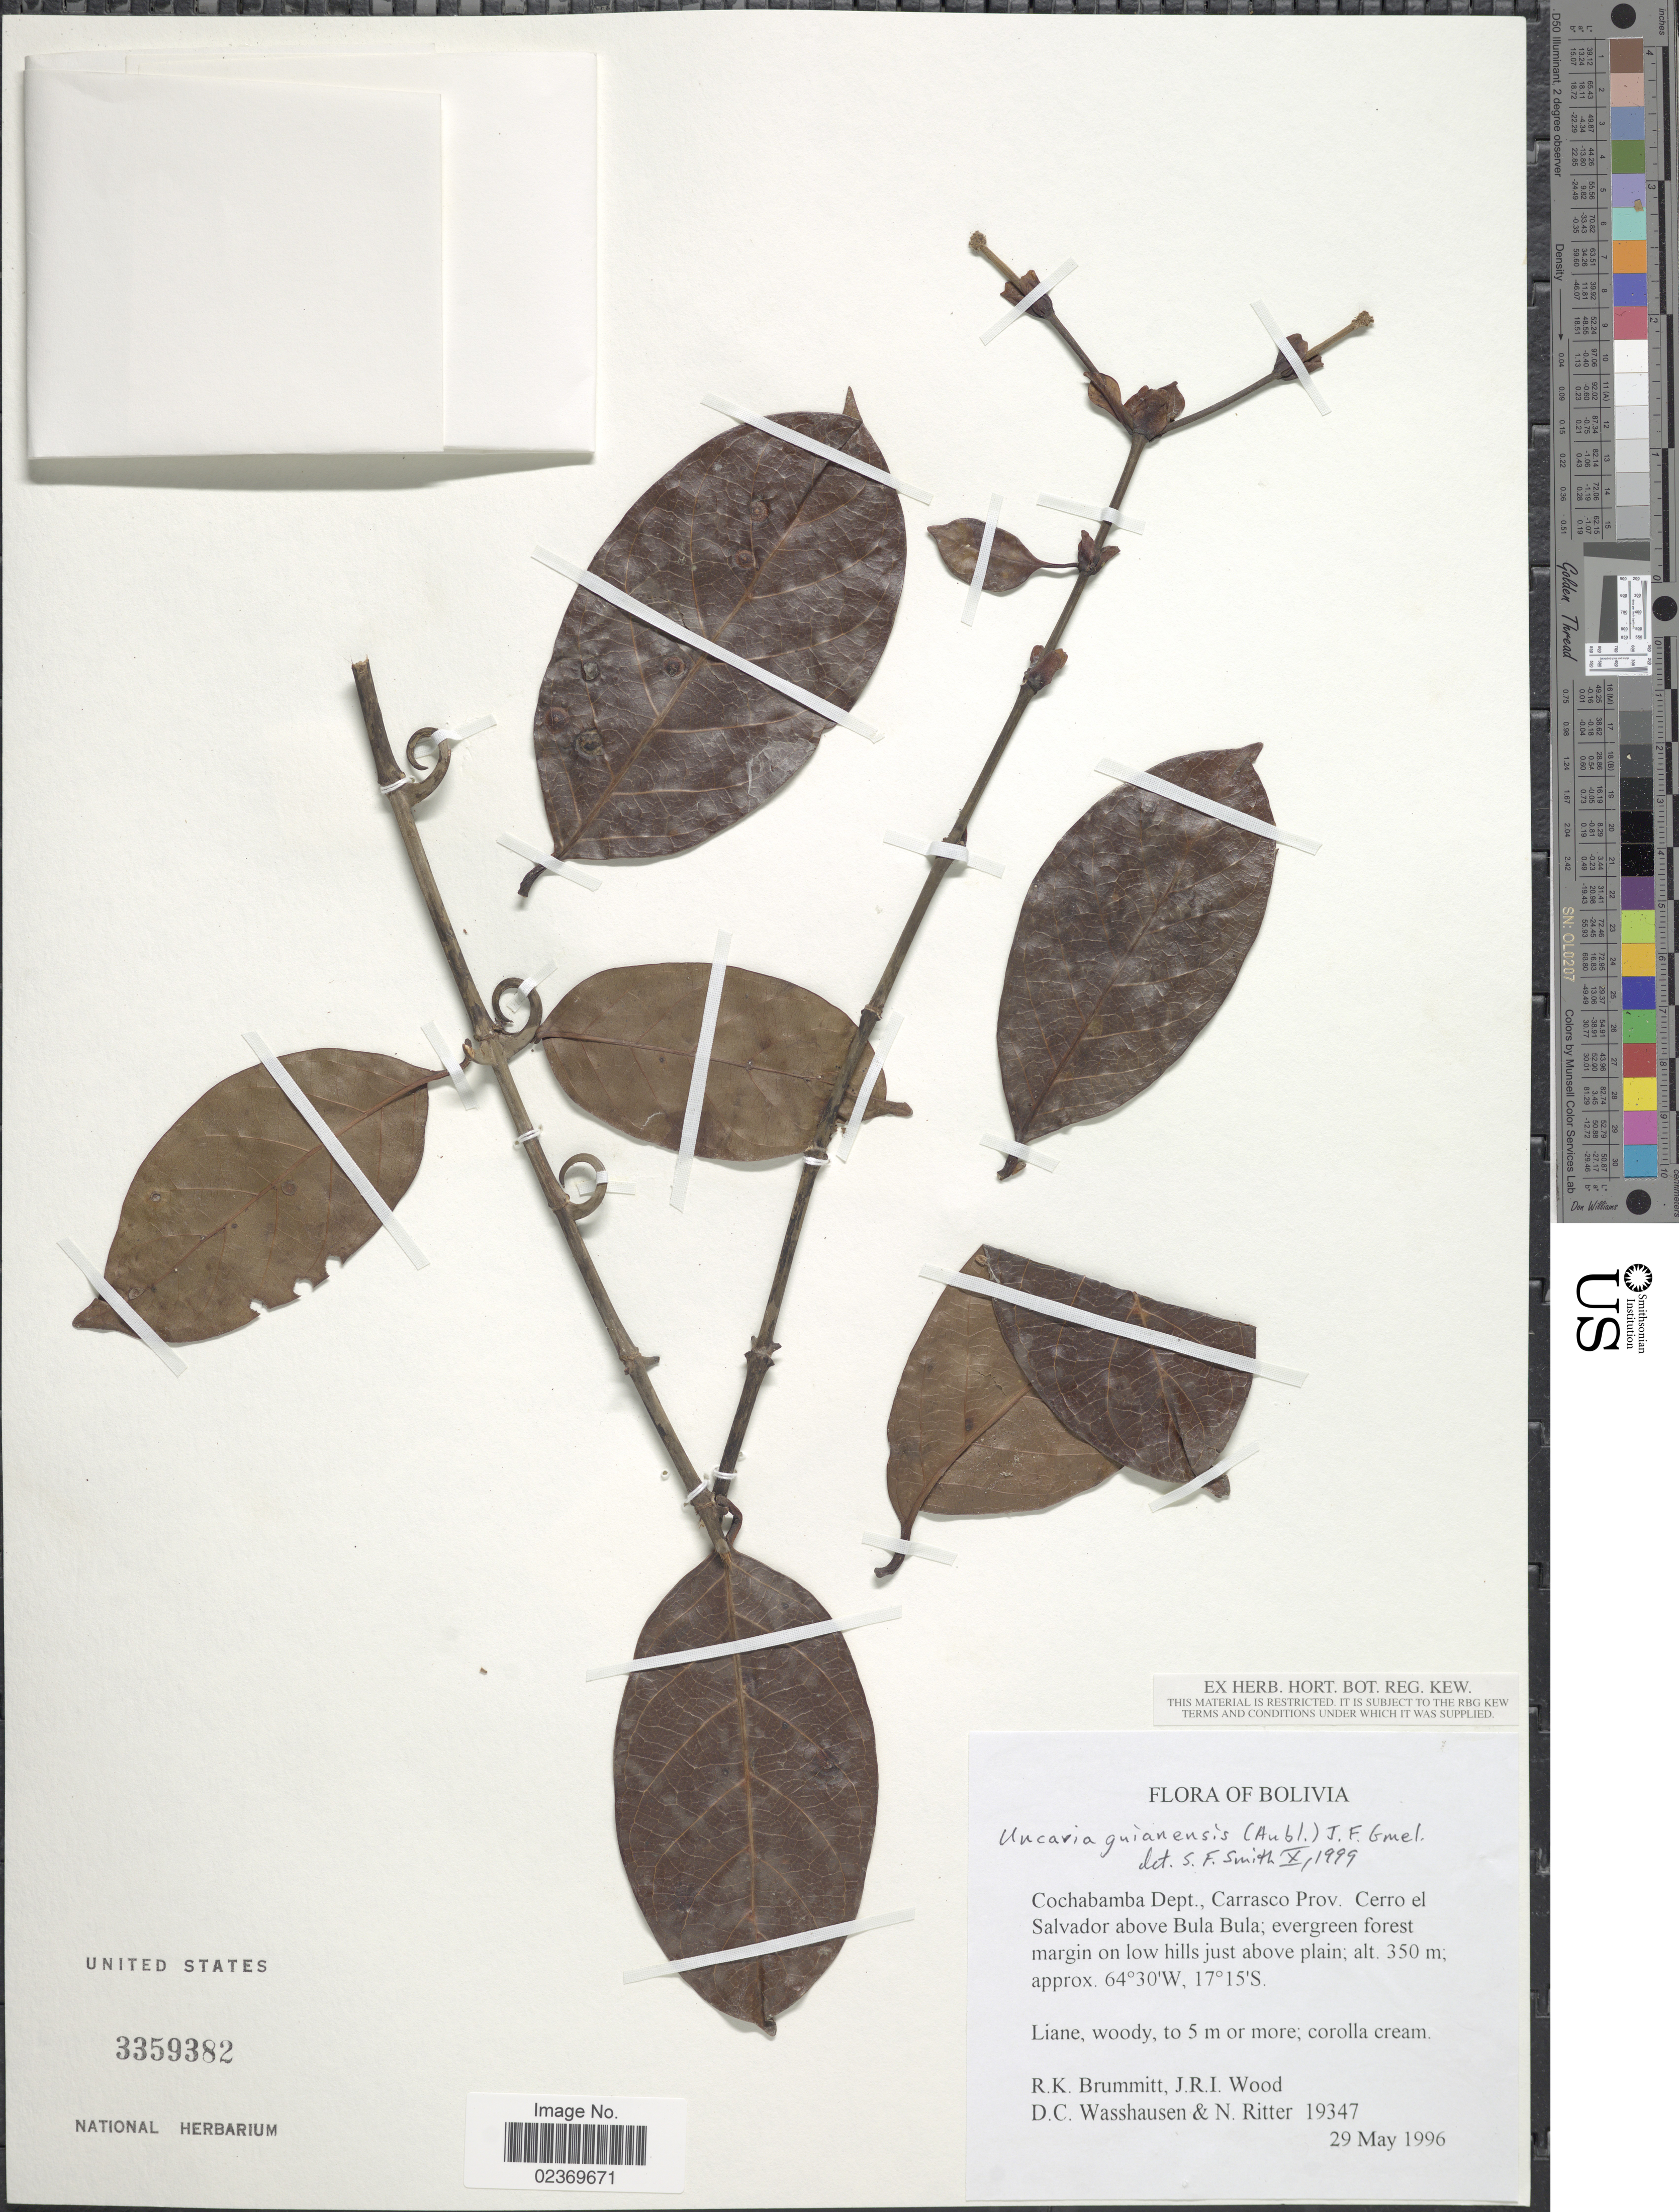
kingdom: Plantae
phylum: Tracheophyta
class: Magnoliopsida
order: Gentianales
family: Rubiaceae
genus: Uncaria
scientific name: Uncaria guianensis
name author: (Aubl.) J.F. Gmel.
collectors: R. K. Brummitt, J. R. I. Wood, D. C. Wasshausen & N. Ritter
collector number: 19347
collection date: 1996-05-29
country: Bolivia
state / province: Cochabamba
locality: Carrasco Prov. Cerro el Salvador above Bula Bula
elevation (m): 350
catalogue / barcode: US 3359382